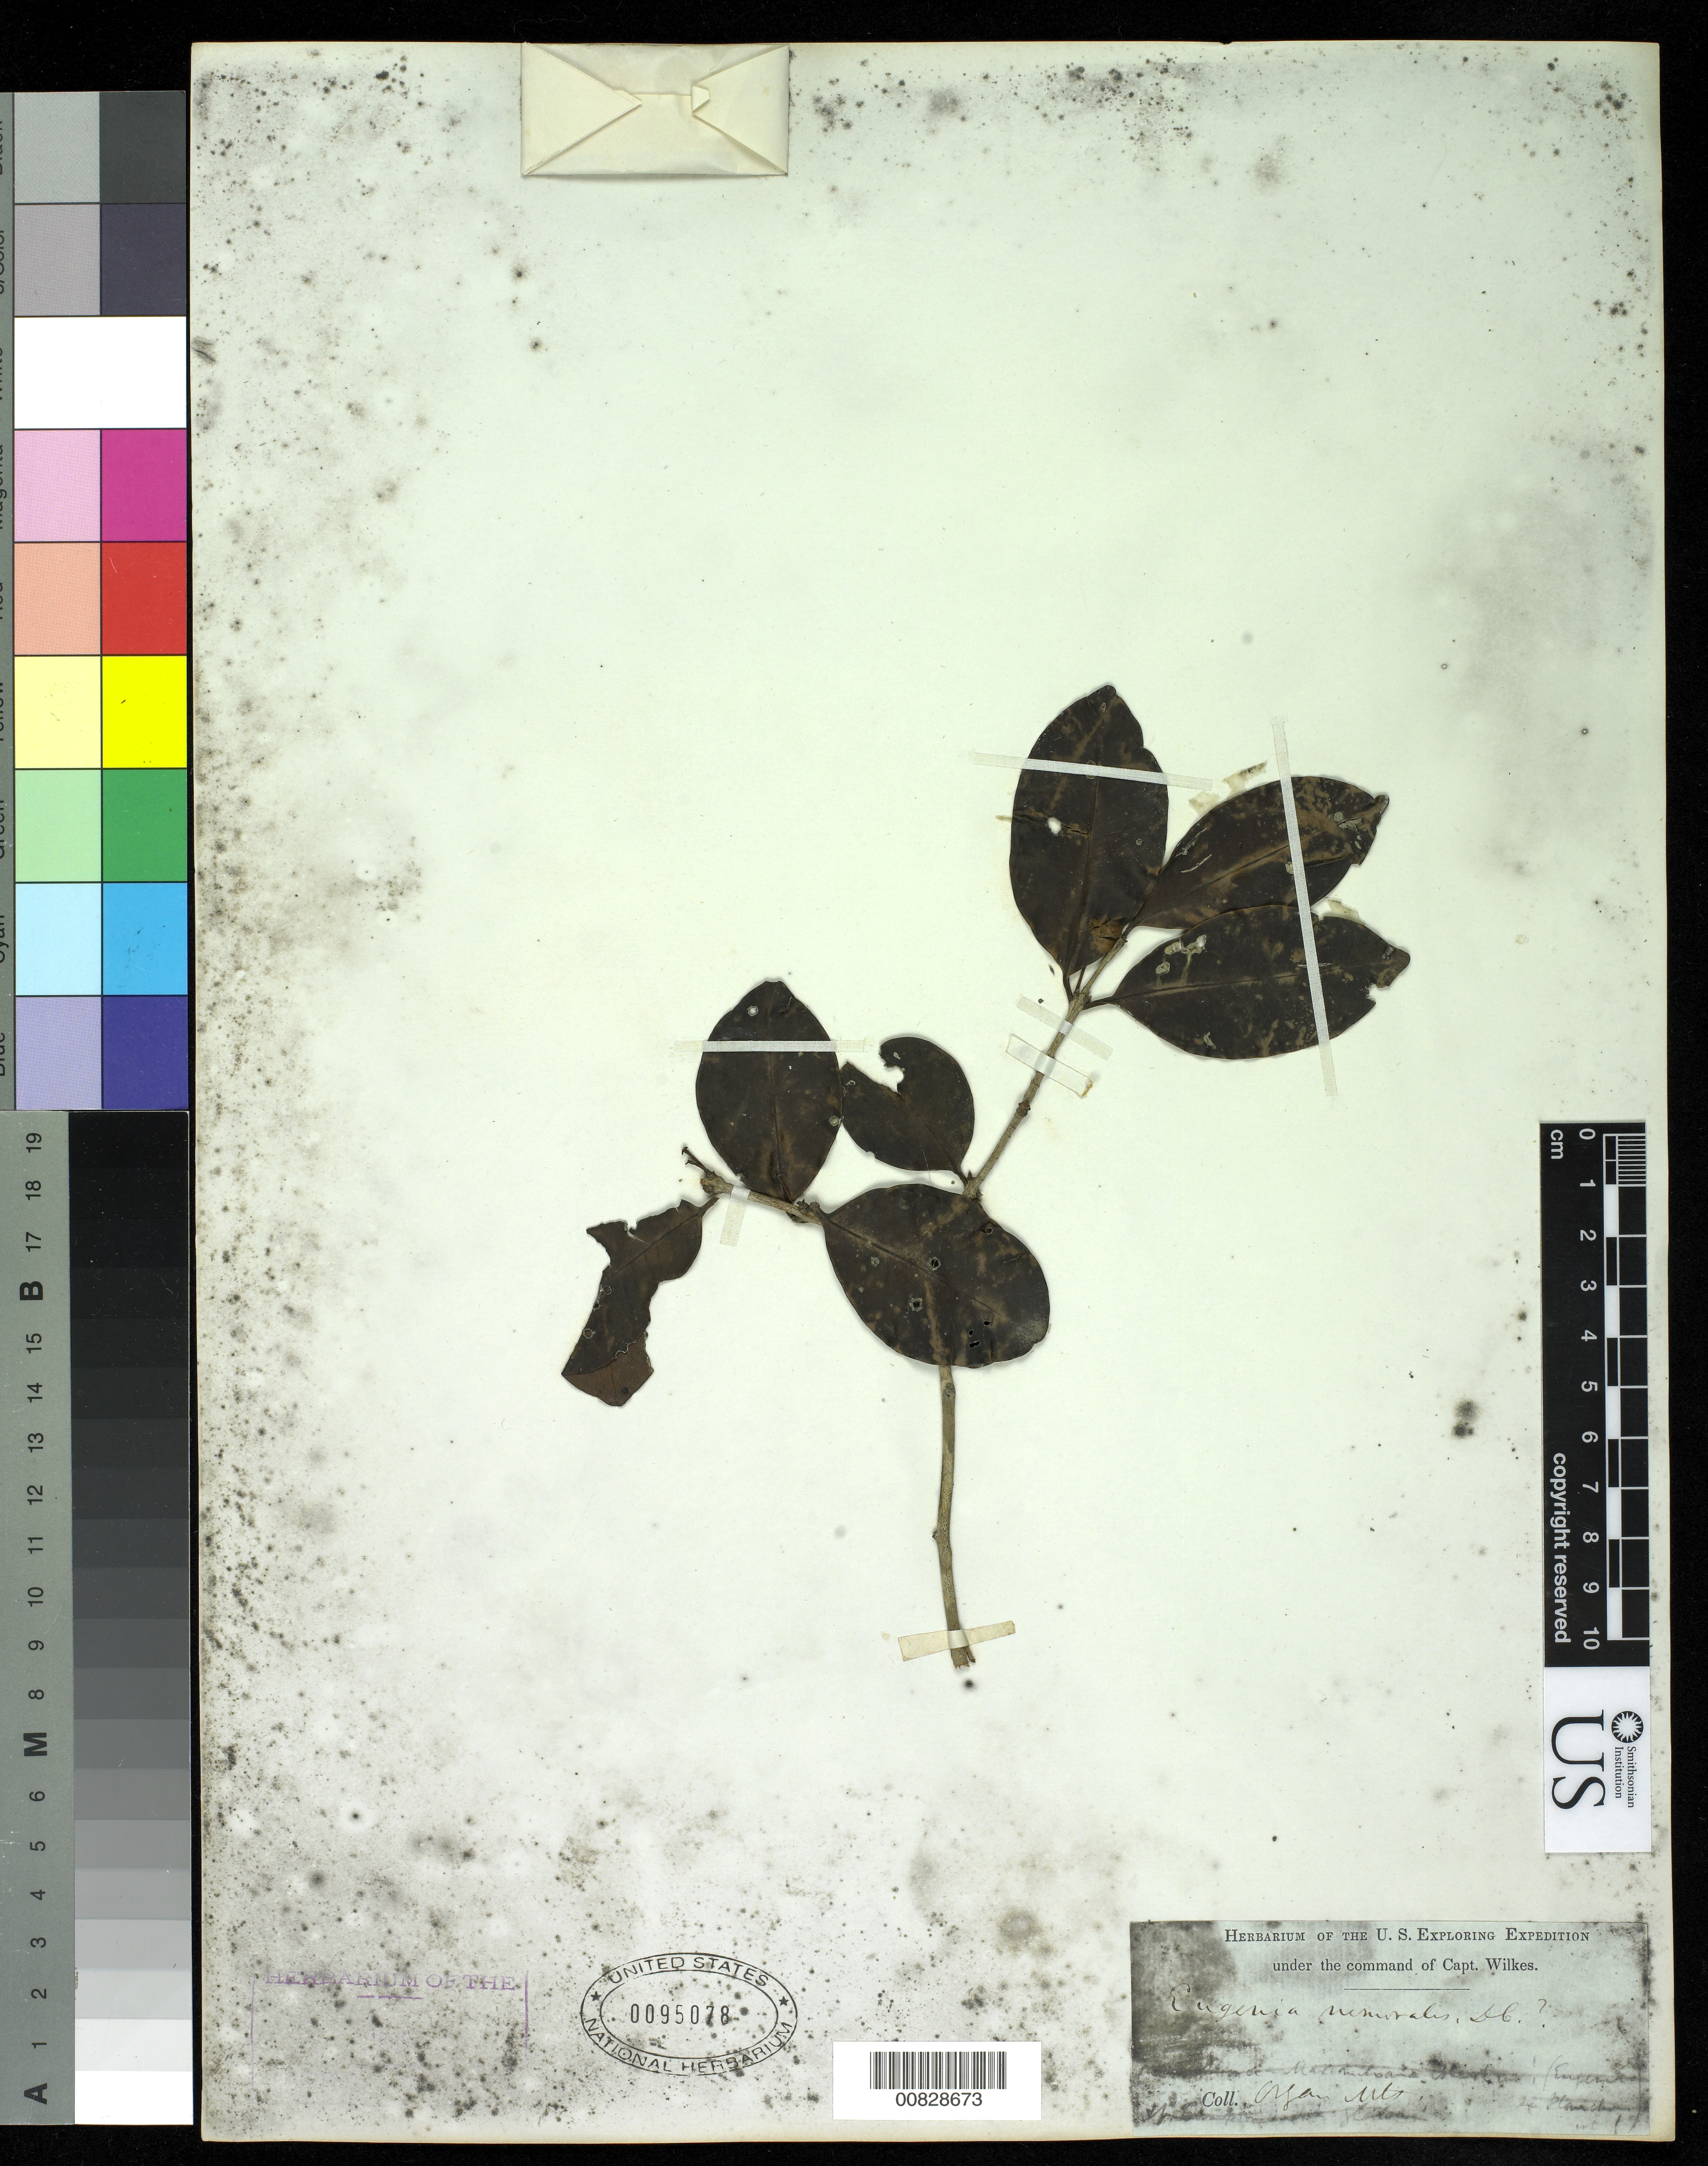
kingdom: Plantae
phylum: Tracheophyta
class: Magnoliopsida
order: Myrtales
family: Myrtaceae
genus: Eugenia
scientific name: Eugenia nemoralis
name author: DC.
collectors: Wilkes Explor. Exped.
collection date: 1838/1842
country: Brazil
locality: Organ Mts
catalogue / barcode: US 95078